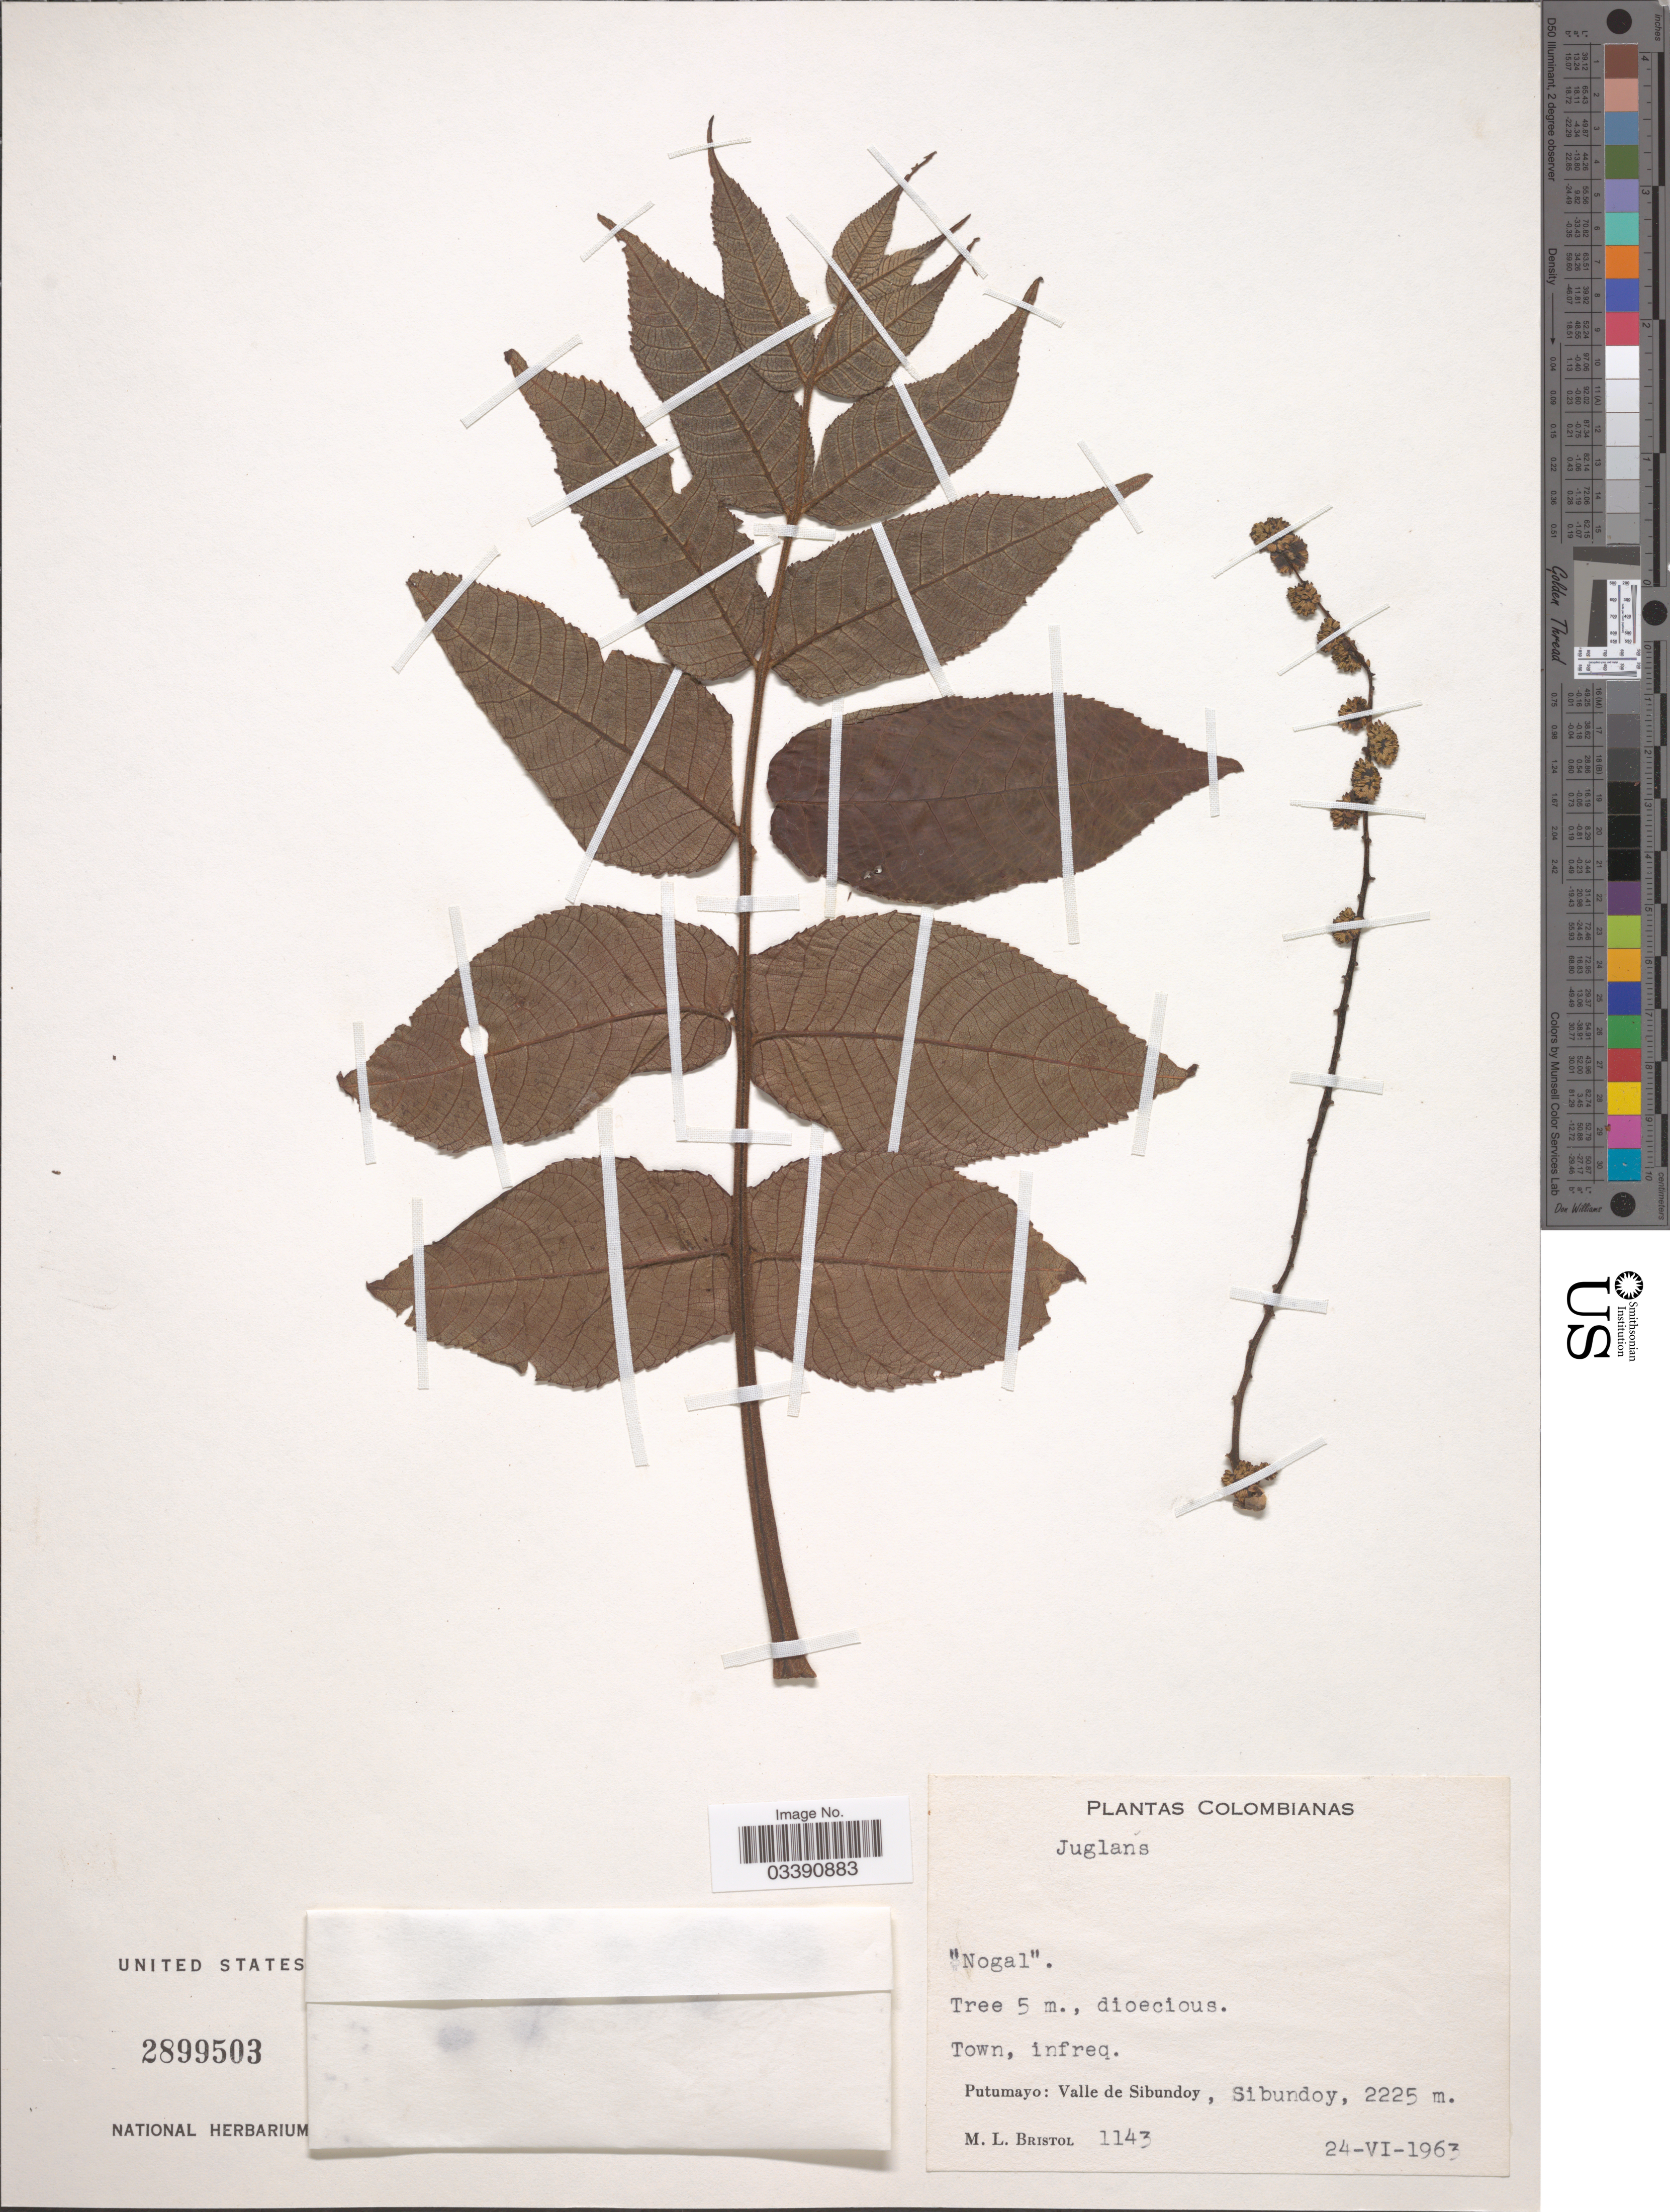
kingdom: Plantae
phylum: Tracheophyta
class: Magnoliopsida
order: Fagales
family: Juglandaceae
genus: Juglans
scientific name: Juglans neotropica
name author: Diels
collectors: M. L. Bristol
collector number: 1143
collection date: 1963-06-24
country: Colombia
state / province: Putumayo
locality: Valle de Sibundoy, Sibundoy.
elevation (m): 2225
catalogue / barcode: US 2899503